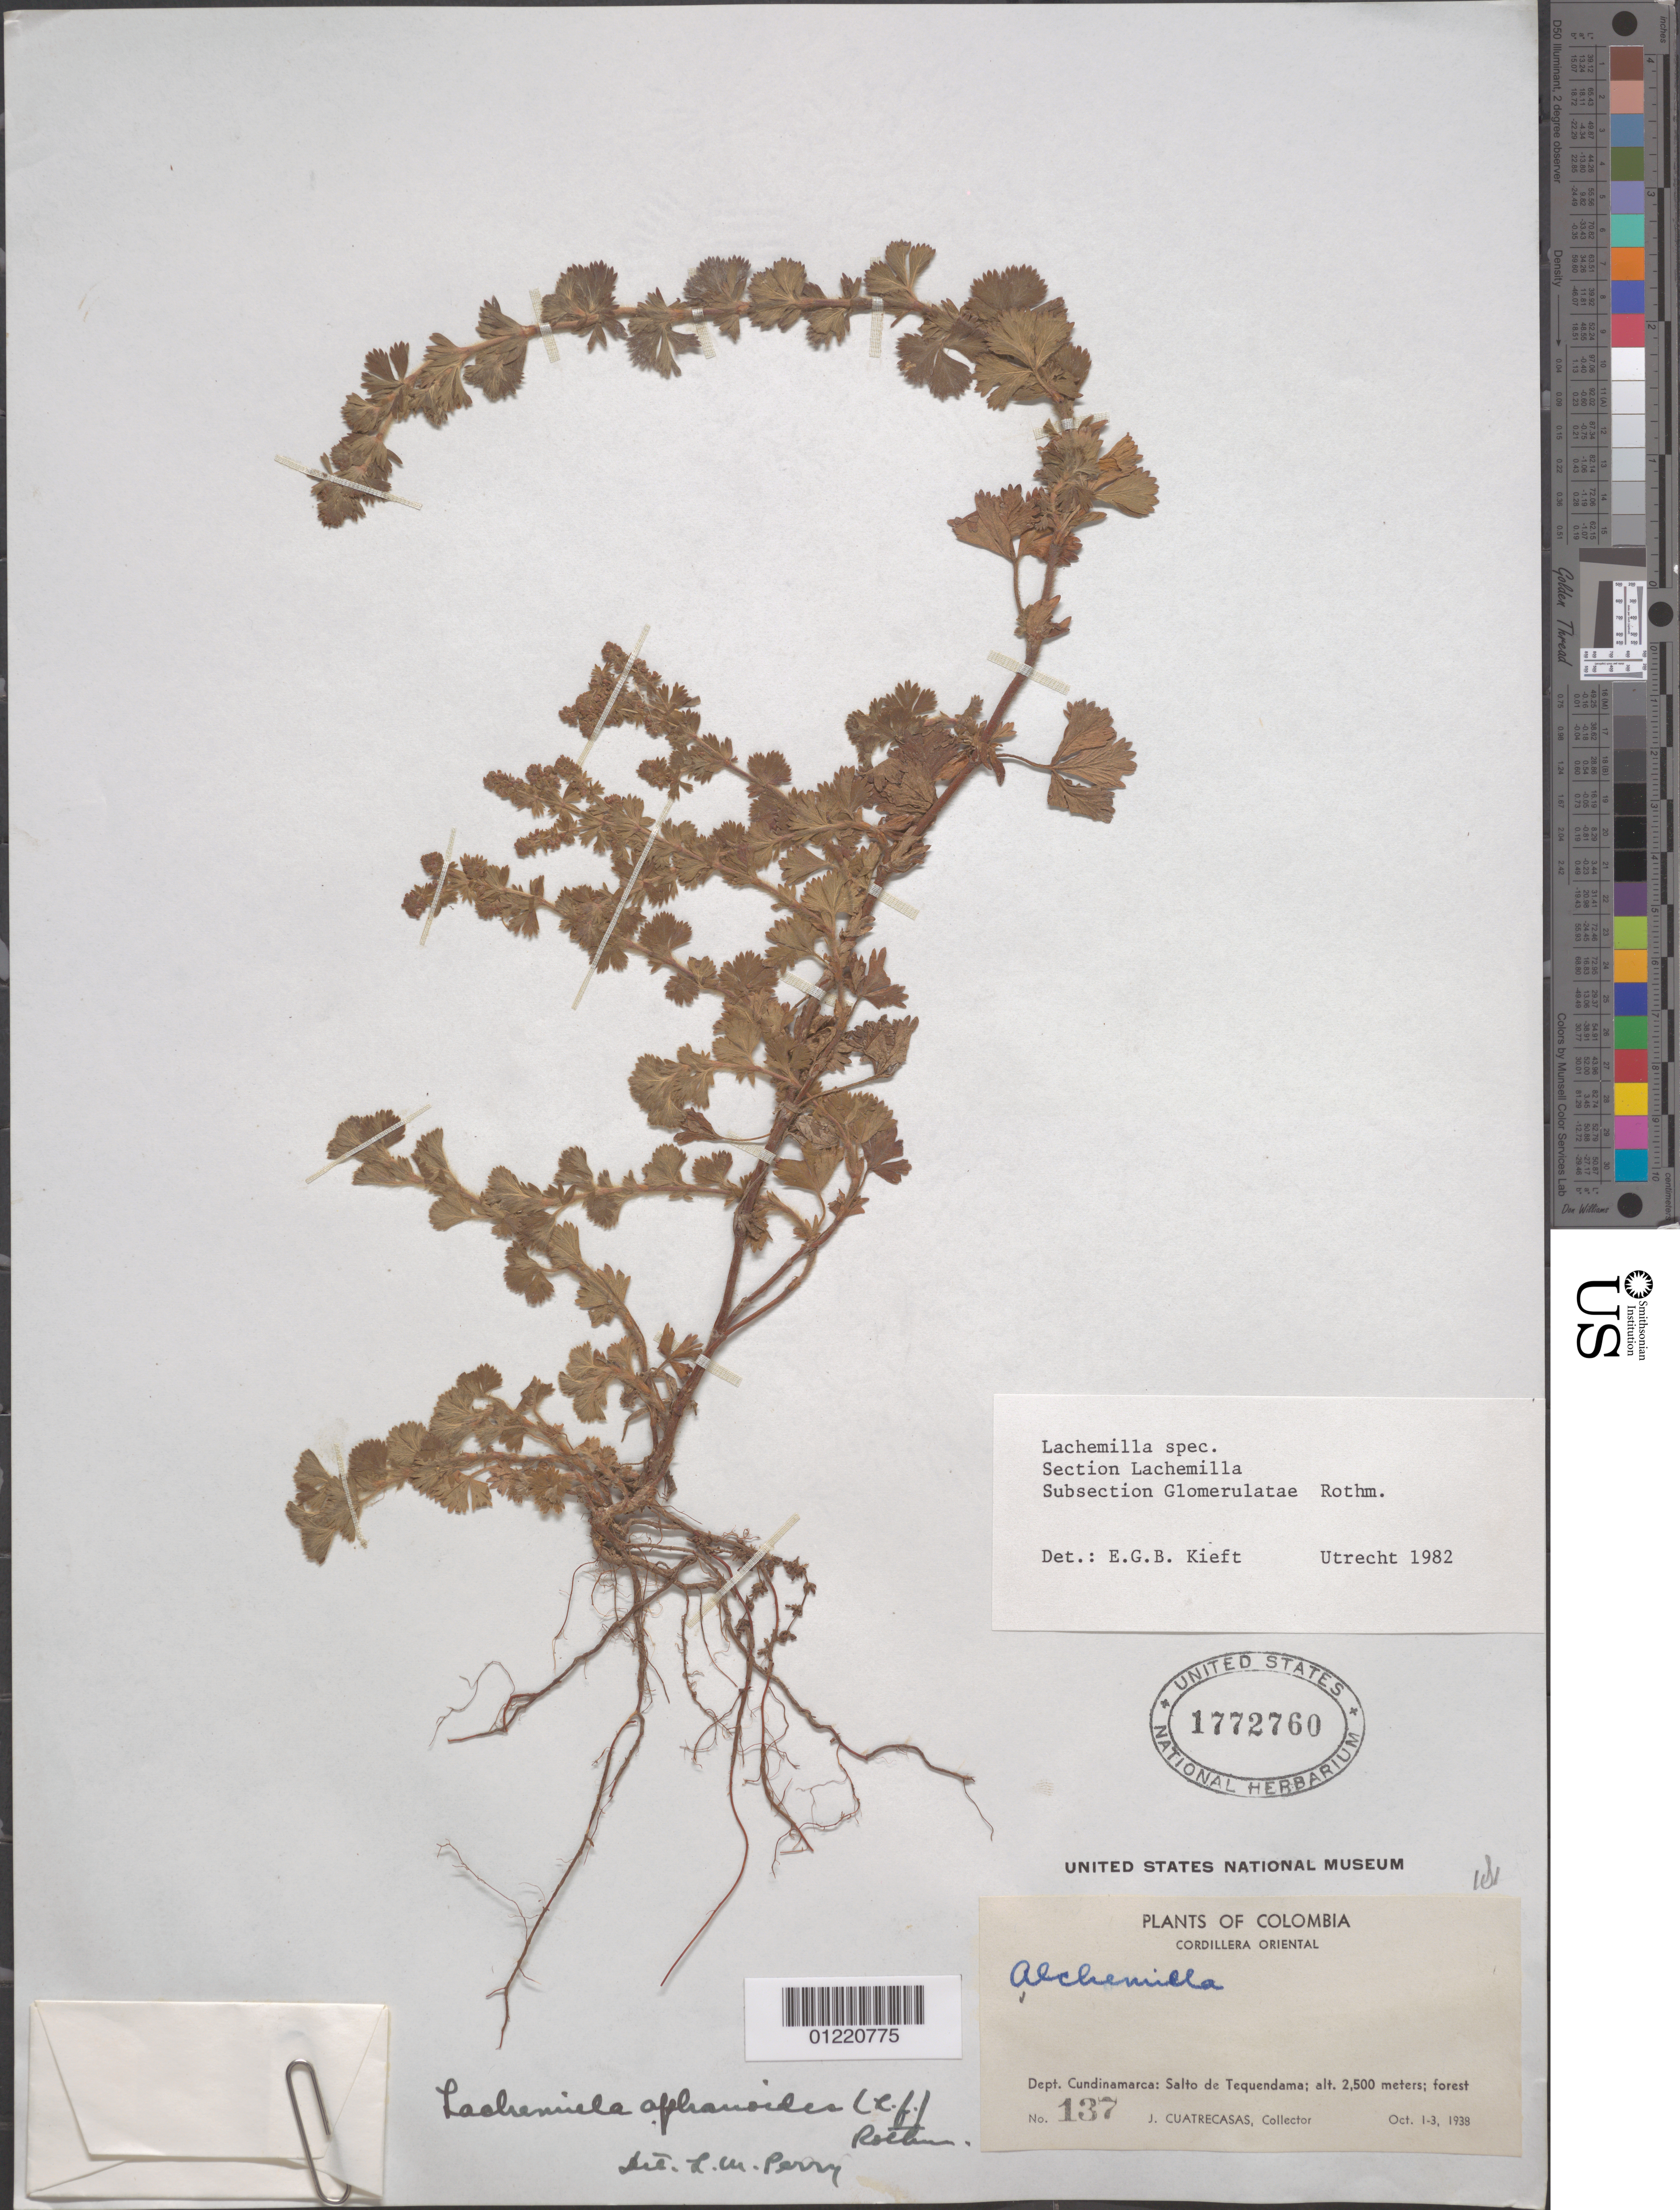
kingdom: Plantae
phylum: Tracheophyta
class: Magnoliopsida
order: Rosales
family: Rosaceae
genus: Lachemilla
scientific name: Lachemilla sp.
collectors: J. Cuatrecasas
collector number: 137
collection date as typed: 01 Oct 1938 to 03 Oct 1938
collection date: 1938-10-01/1938-10-03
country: Colombia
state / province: Cundinamarca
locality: Salto de Tequendama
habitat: forest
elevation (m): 2500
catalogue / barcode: US 1772760